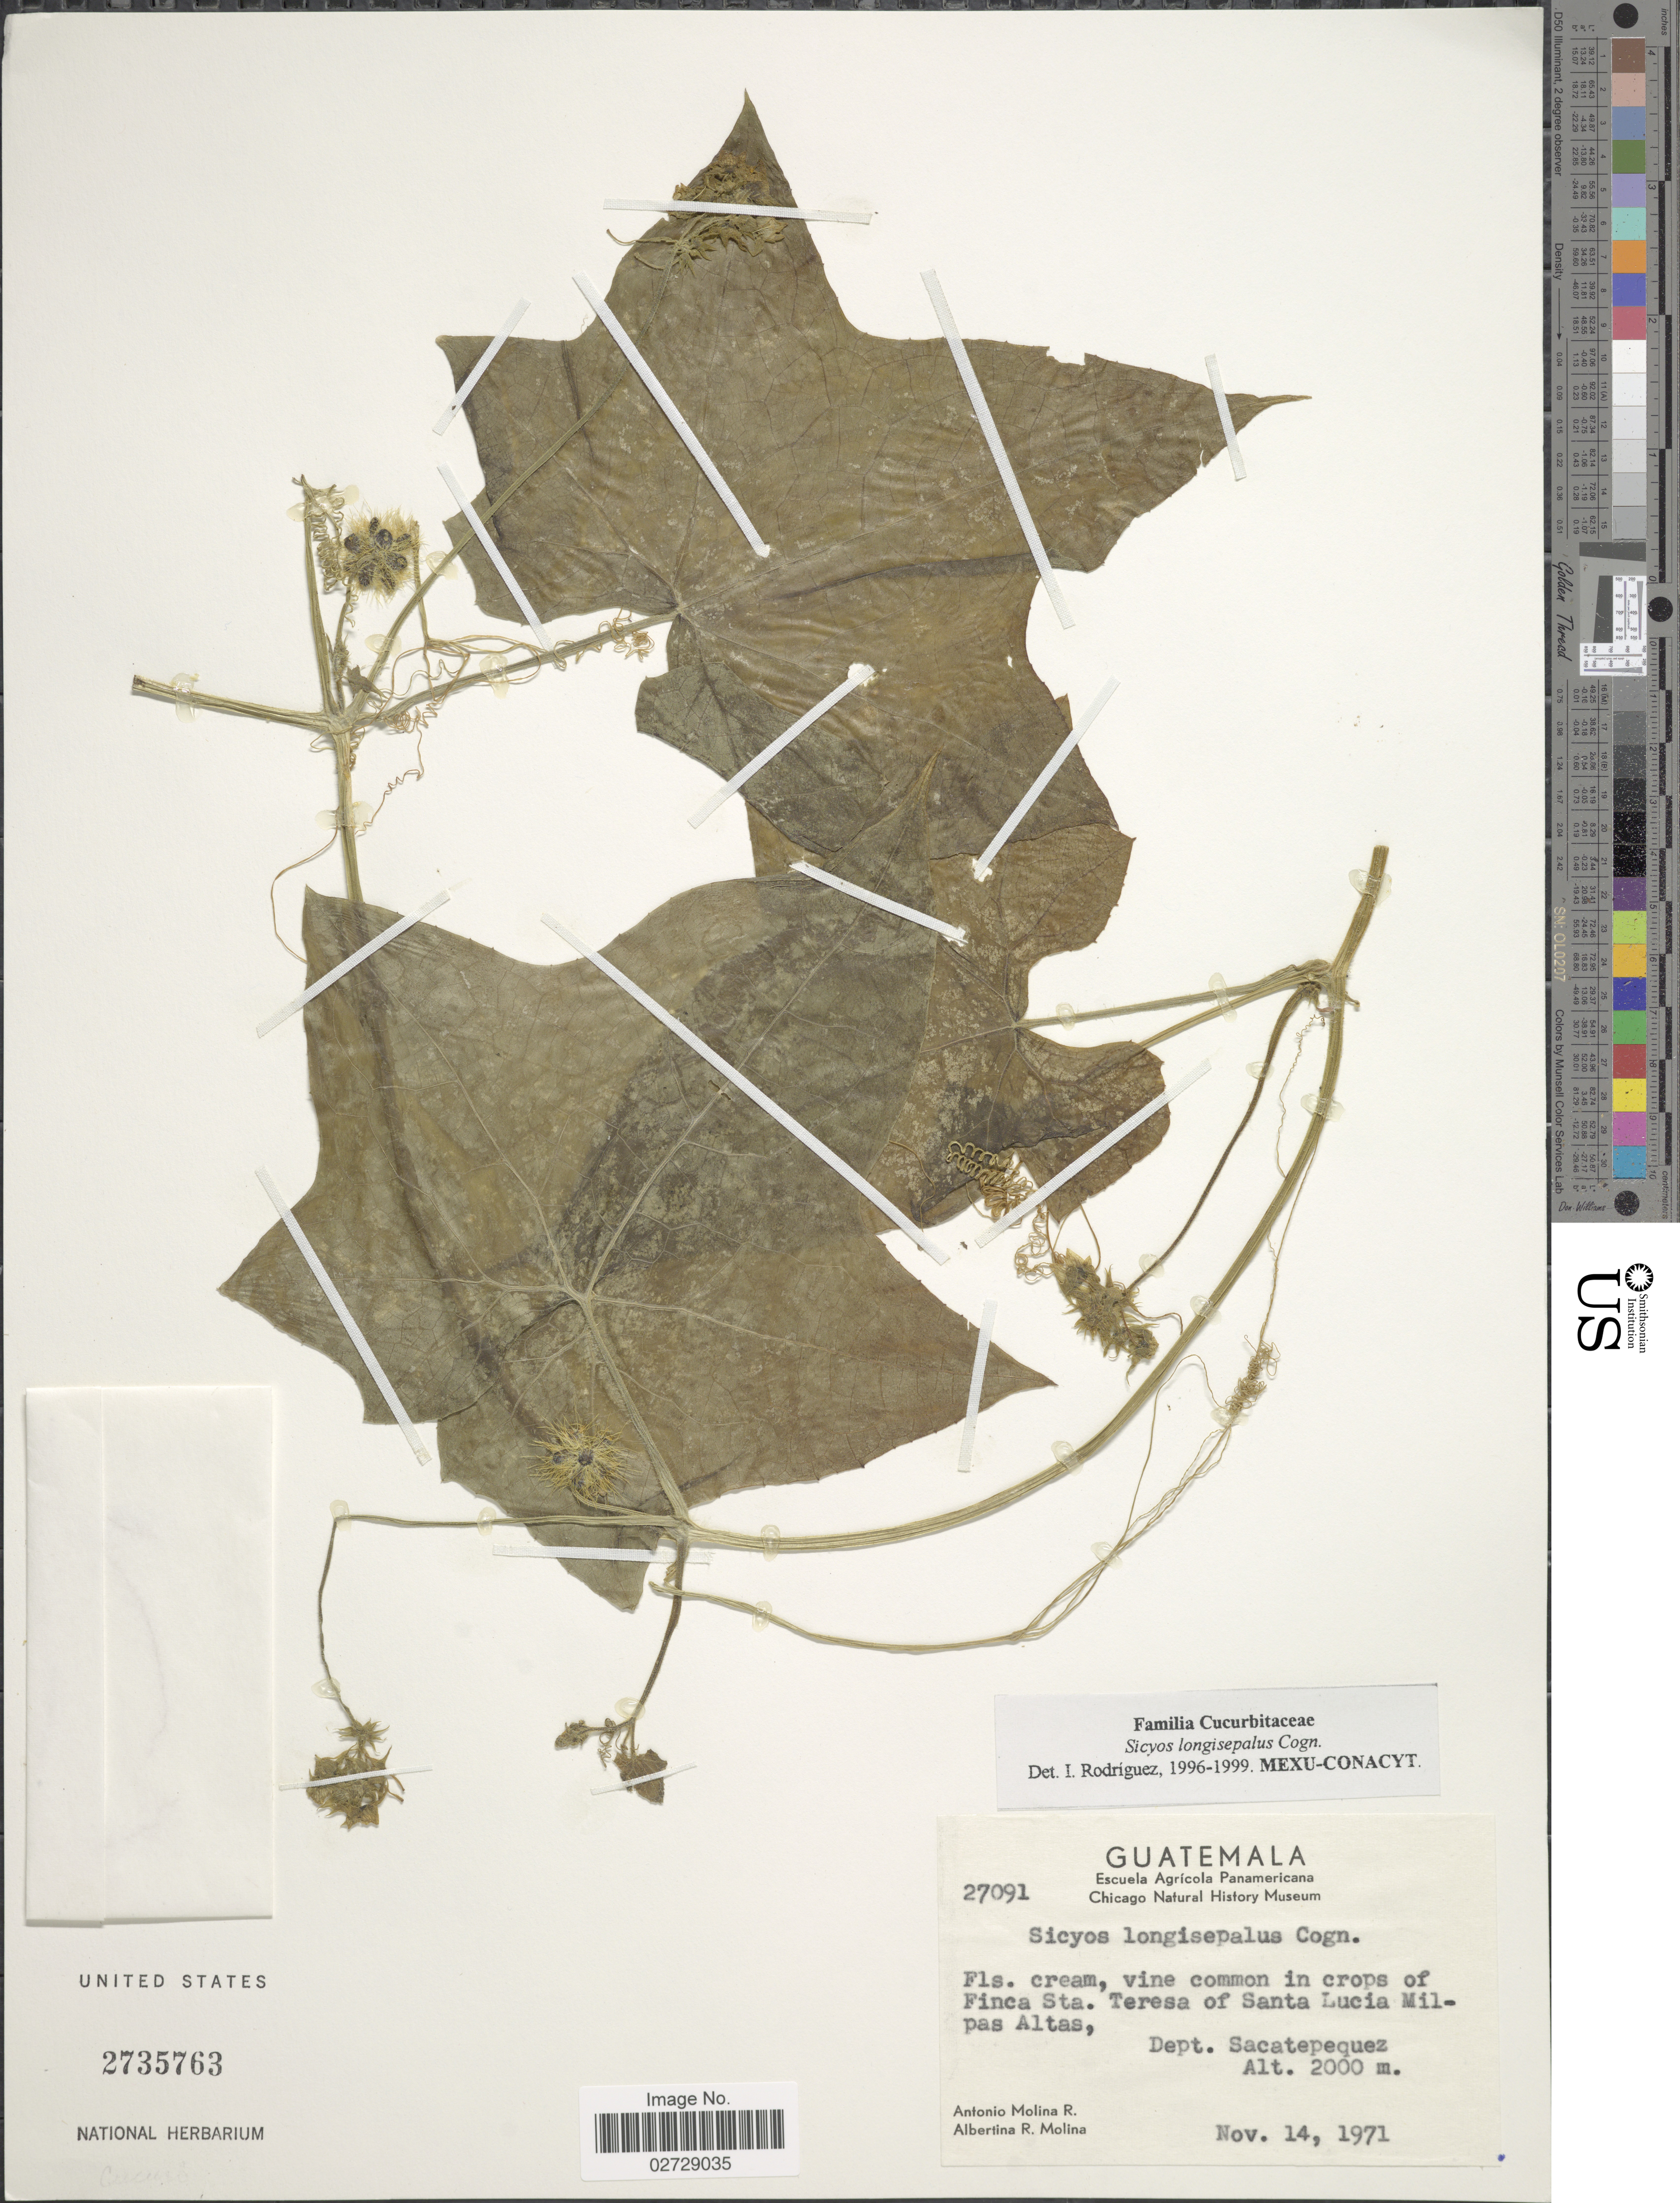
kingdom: Plantae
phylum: Tracheophyta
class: Magnoliopsida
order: Cucurbitales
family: Cucurbitaceae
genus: Sicyos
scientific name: Sicyos longisepalus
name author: Cogn. in Donn. Sm.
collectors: A. Molina R. & A. R. Molina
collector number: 27091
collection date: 1971-11-14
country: Guatemala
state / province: Sacatepéquez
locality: Vine common in crops of Finca Sta. Teresa of Santa Lucia Milpas Altas, Dept. Sacatepequez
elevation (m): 2000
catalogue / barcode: US 2735763